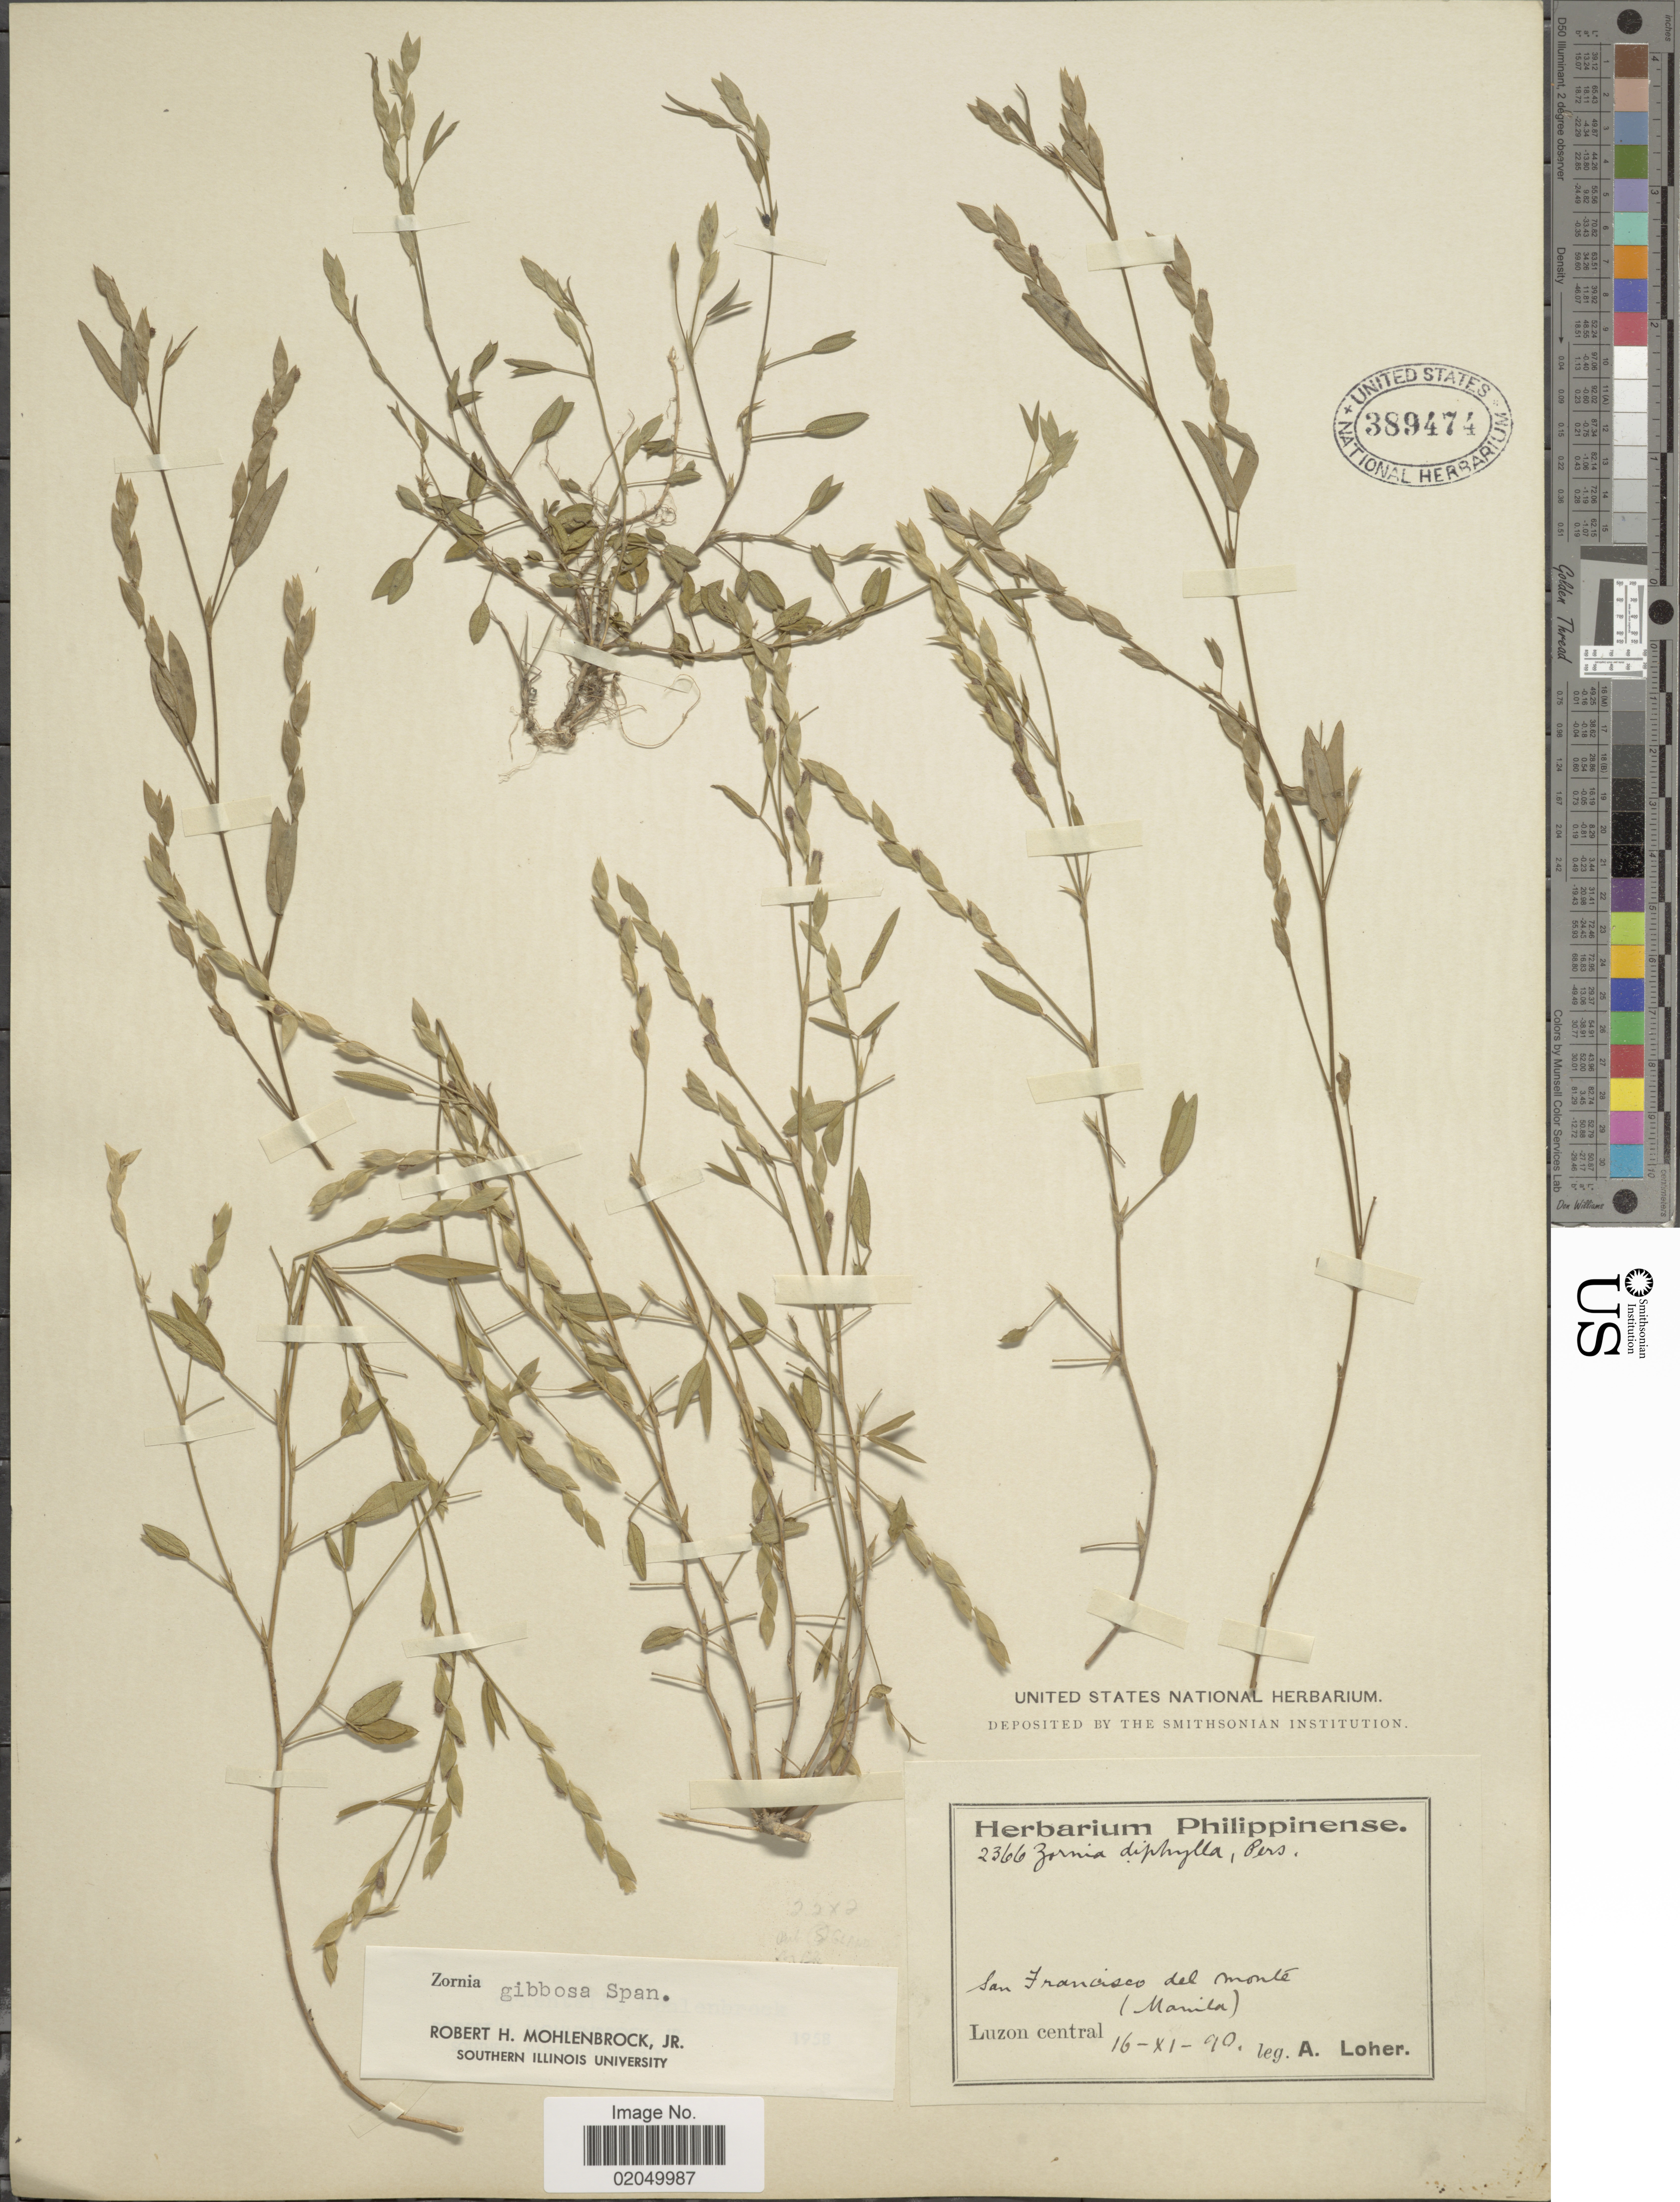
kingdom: Plantae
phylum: Tracheophyta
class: Magnoliopsida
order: Fabales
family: Fabaceae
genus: Zornia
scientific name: Zornia gibbosa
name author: Spanoghe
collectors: A. Loher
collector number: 2366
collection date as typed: Transcribed d/m/y: 16/11/90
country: Philippines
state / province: Central Luzon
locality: San Francisco del monte (Manila). Luzon Central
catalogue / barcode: US 389474